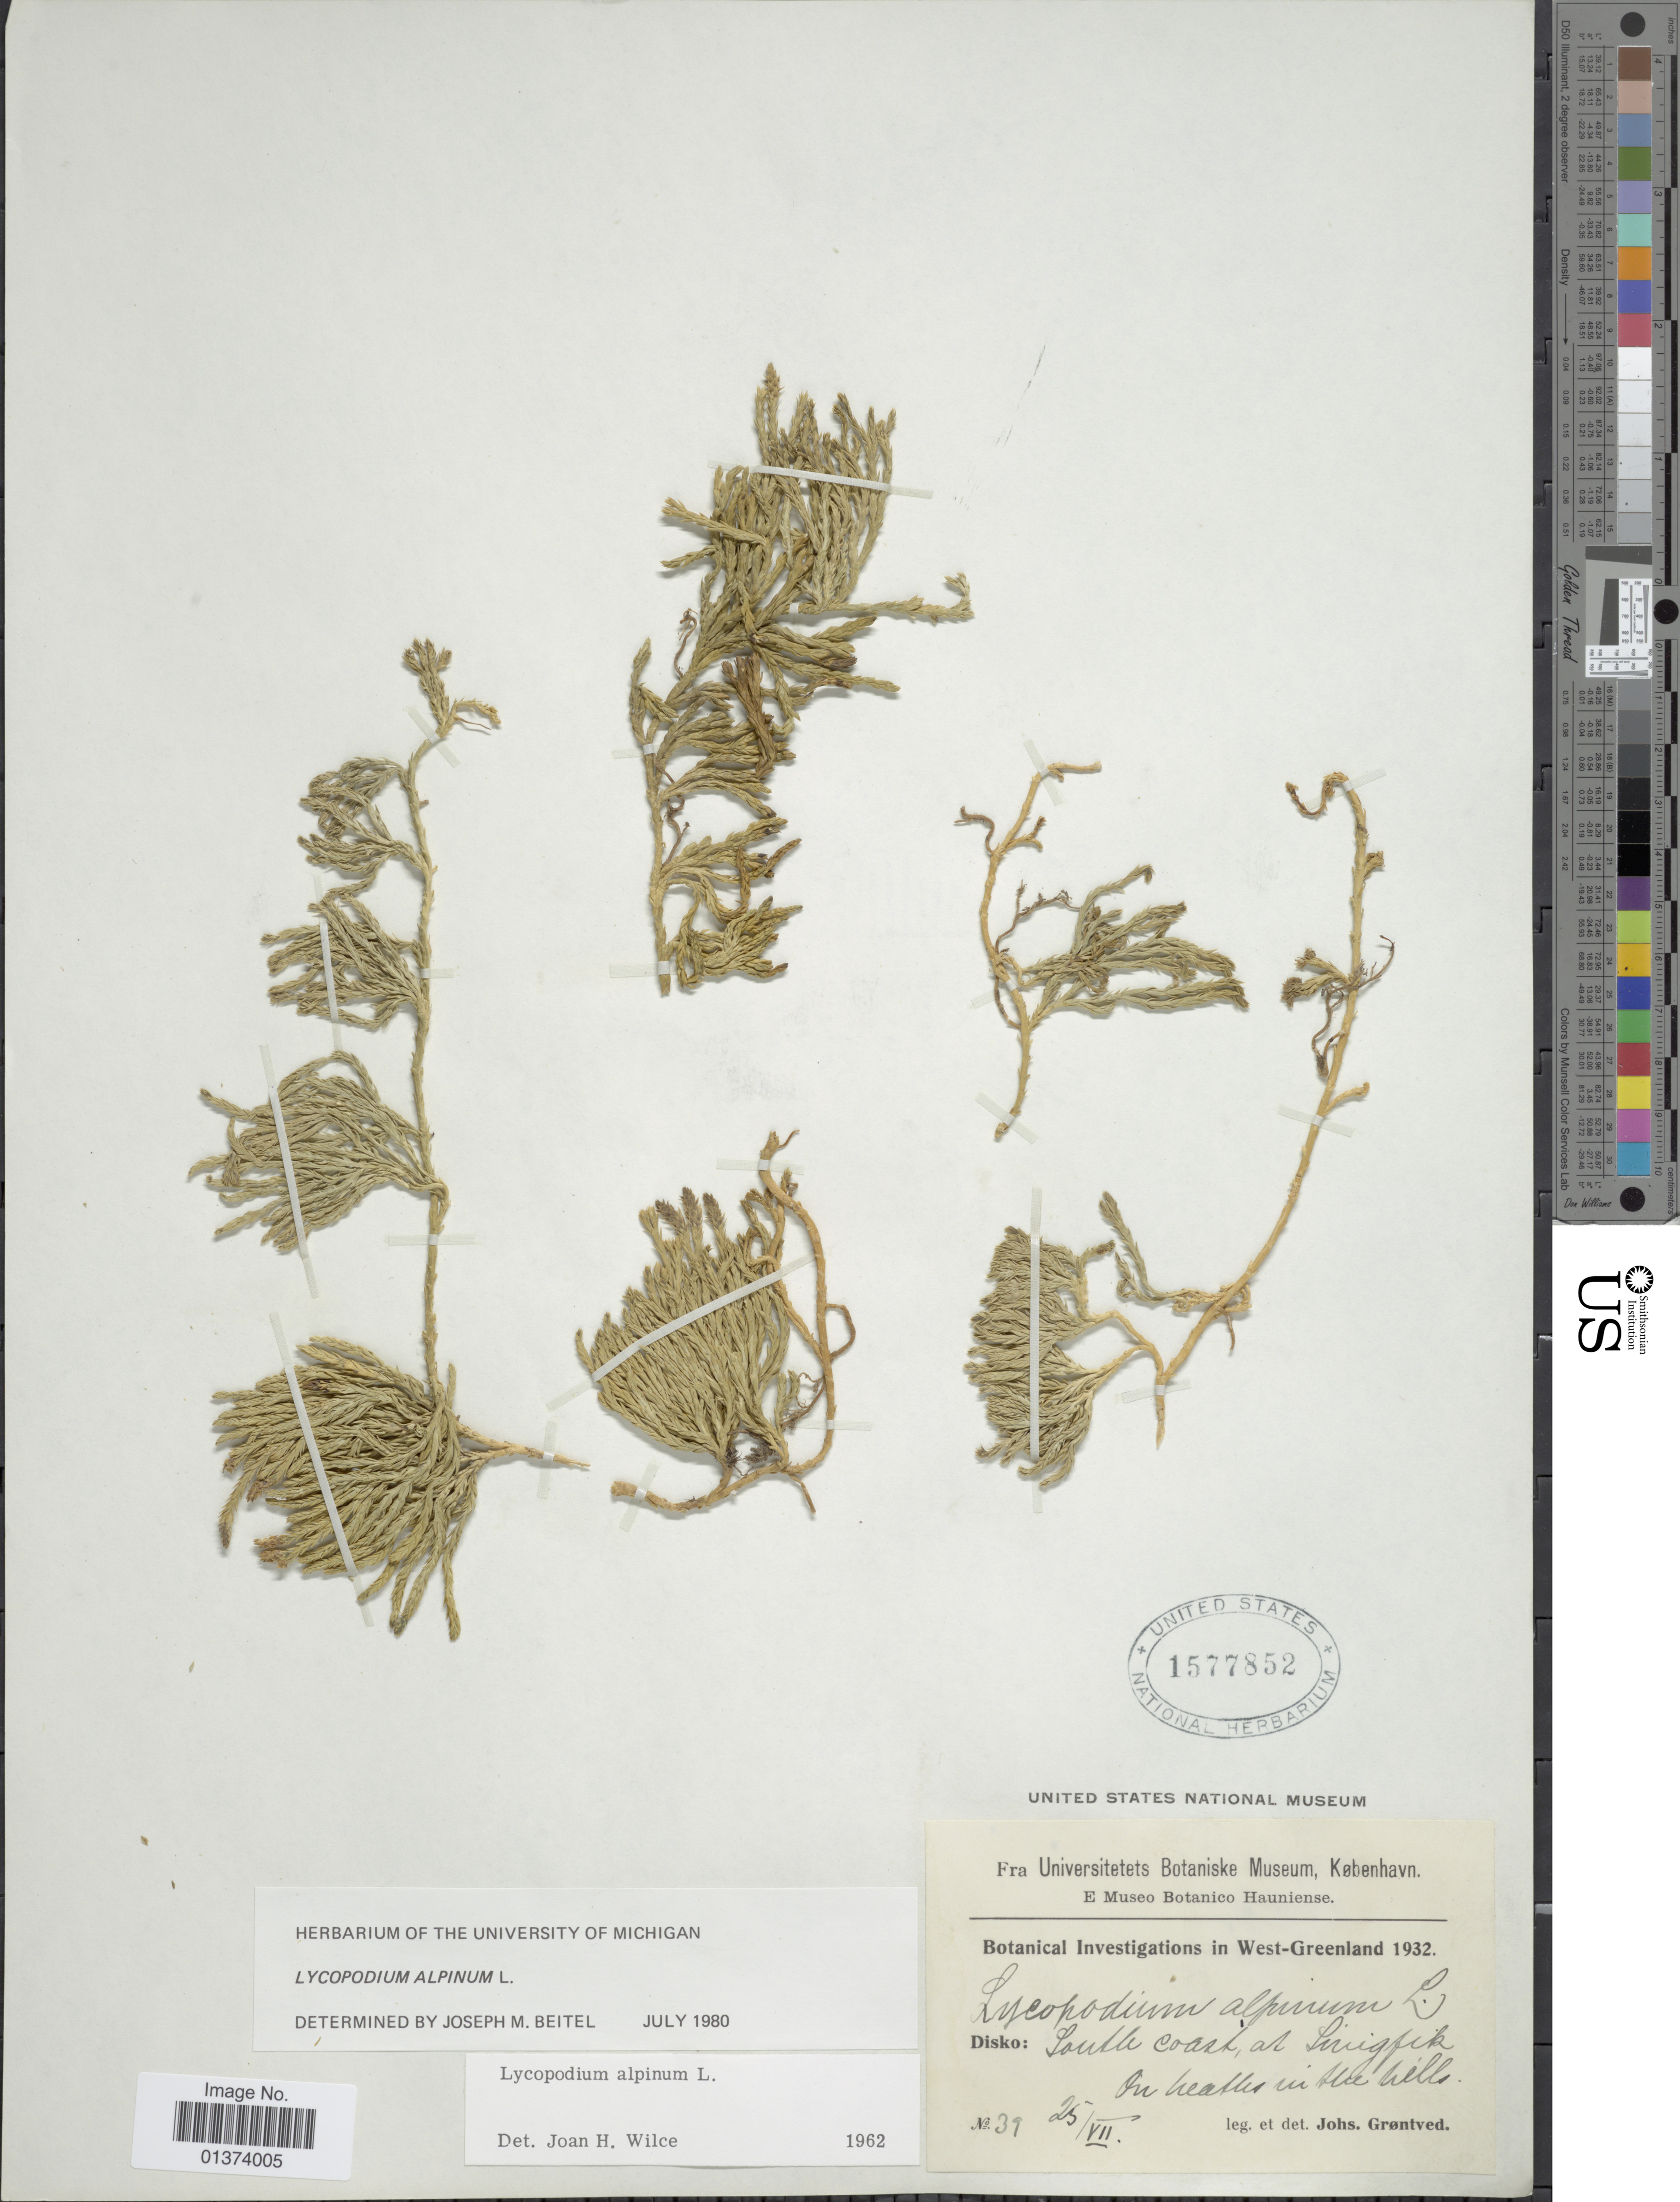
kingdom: Plantae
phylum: Tracheophyta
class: Lycopodiopsida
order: Lycopodiales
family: Lycopodiaceae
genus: Diphasiastrum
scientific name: Diphasiastrum alpinum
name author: (L.) Holub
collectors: J. Grøntved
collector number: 39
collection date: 1932-07-25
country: Greenland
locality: Disko: South coast, at Sinigfik, on heaths in the hills.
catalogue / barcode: US 1577852